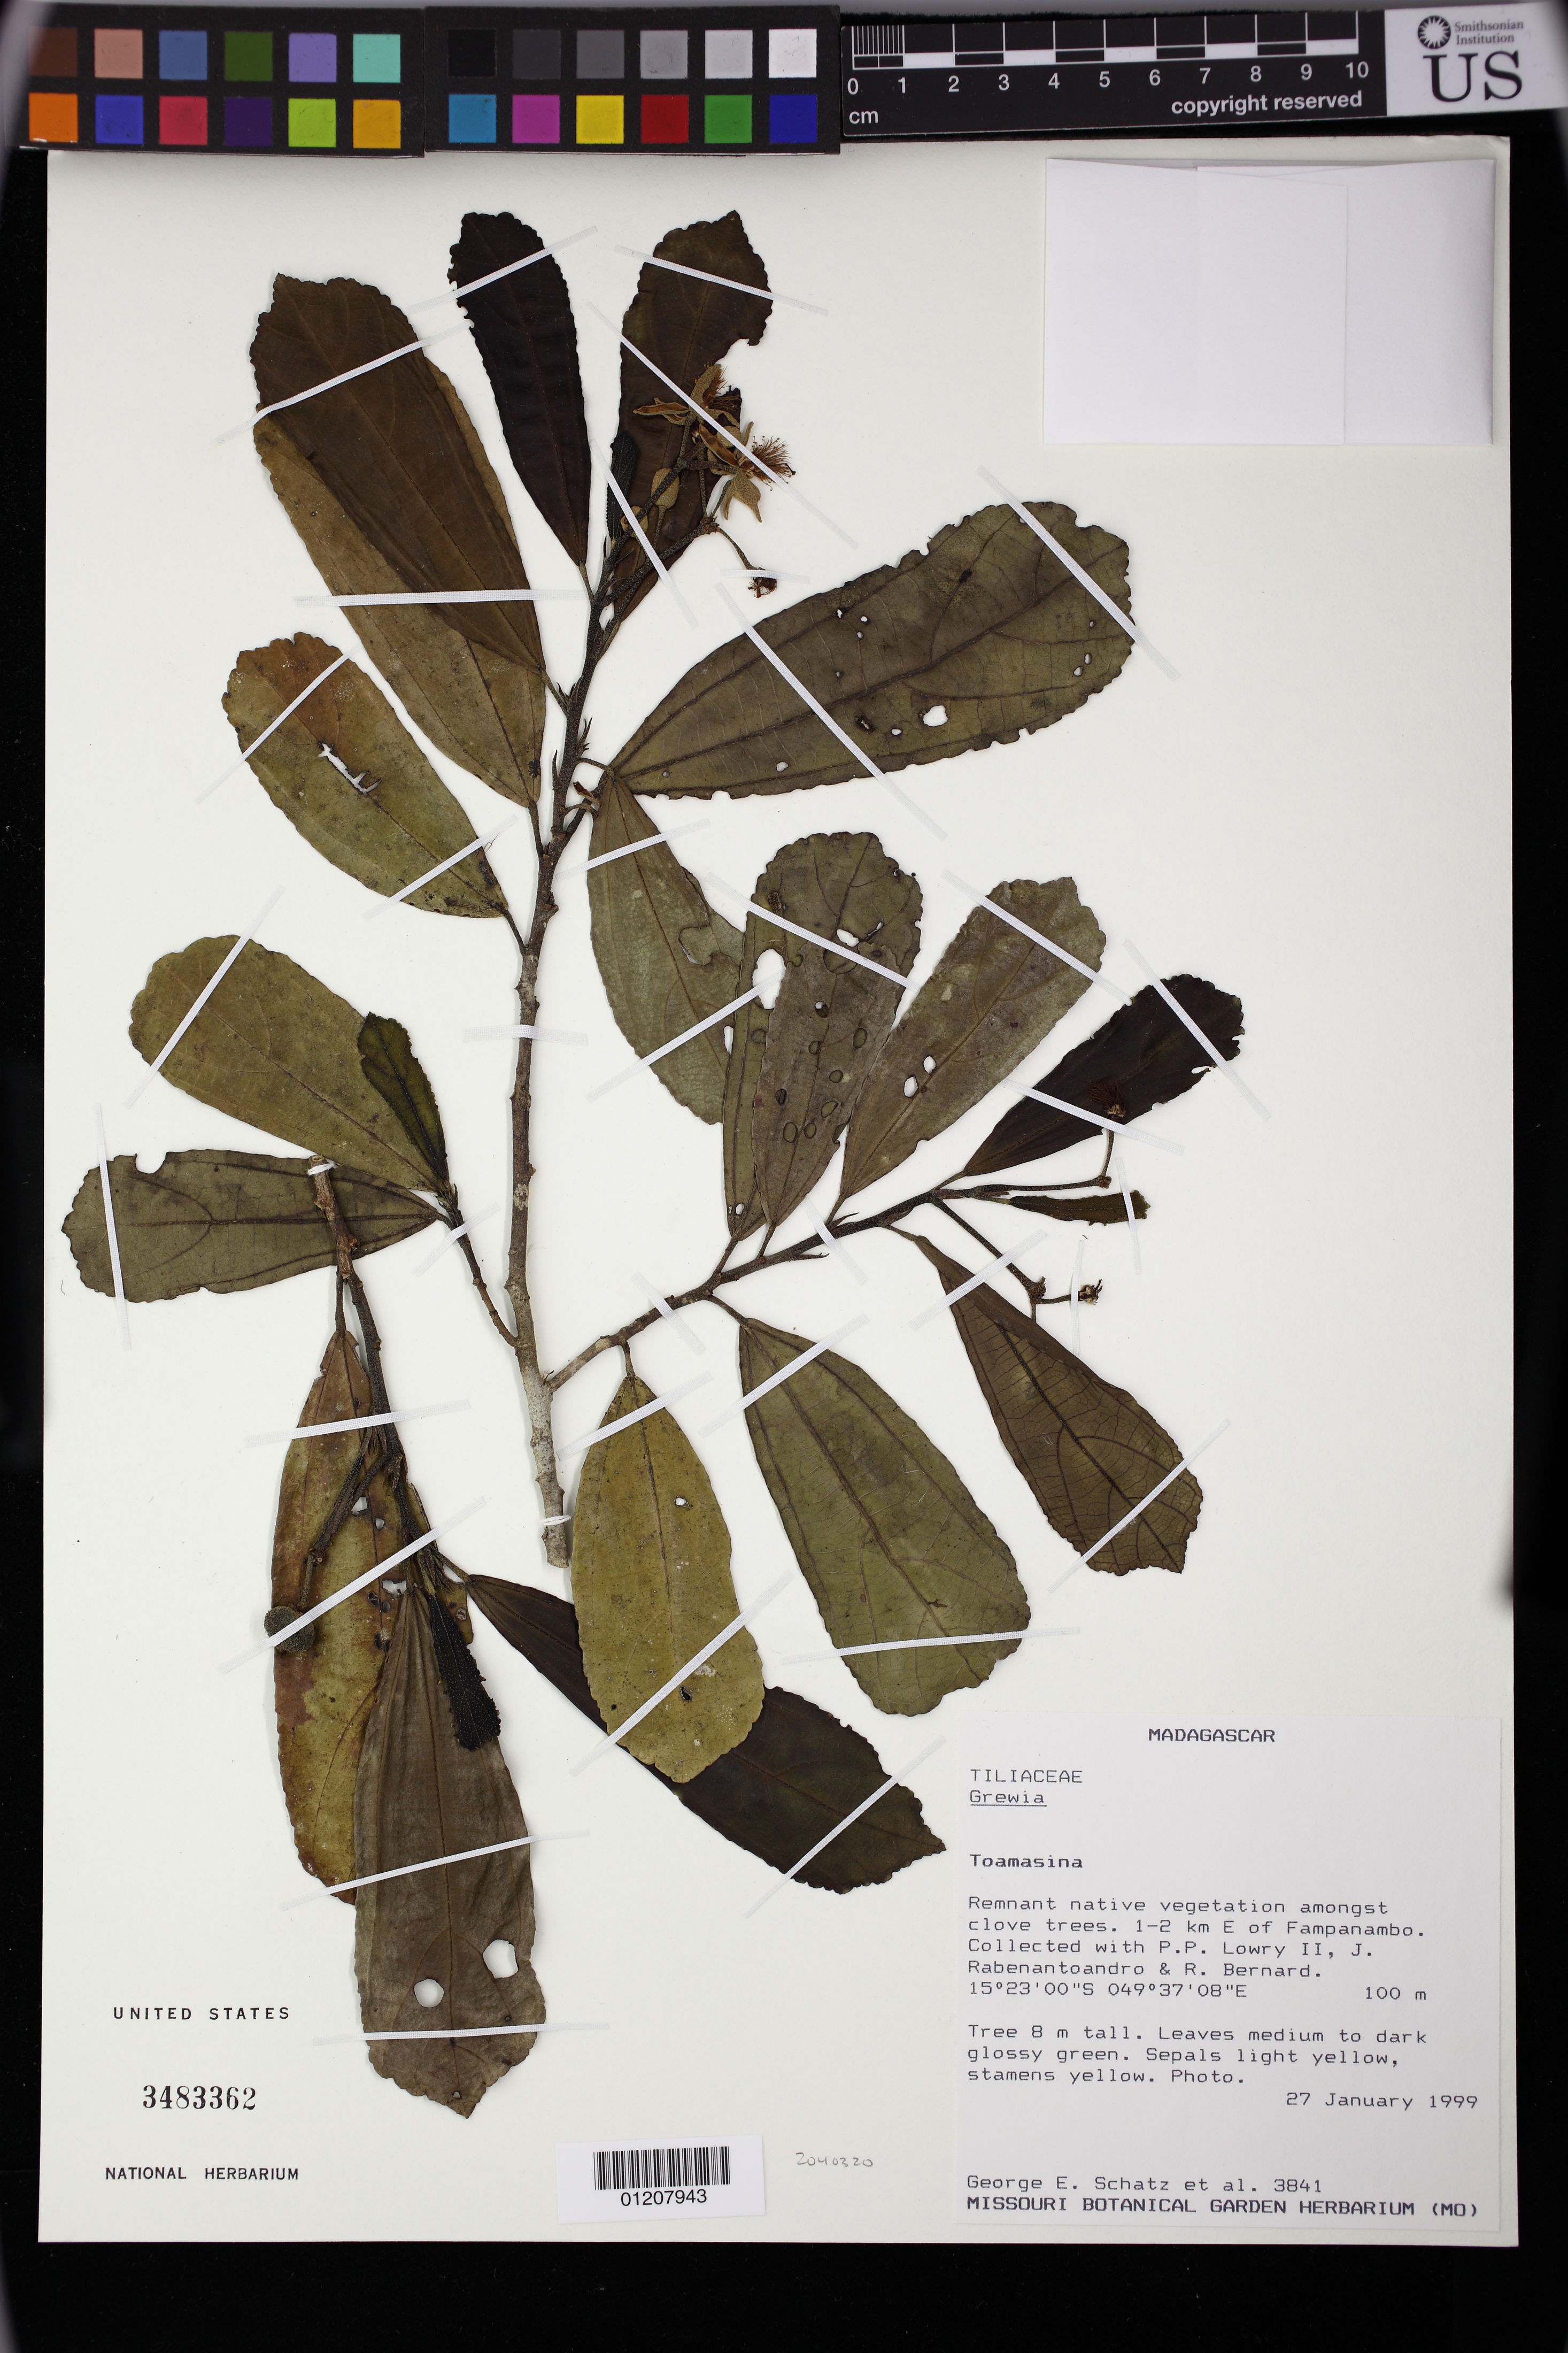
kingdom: Plantae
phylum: Tracheophyta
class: Magnoliopsida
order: Malvales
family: Malvaceae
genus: Grewia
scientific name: Grewia sp.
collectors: G. Schatz, P. P. Lowry, J. Rabenantoandro & R. Bernard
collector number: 3841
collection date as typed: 27 Jan 1999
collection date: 1999-01-27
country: Madagascar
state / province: Analanjirofo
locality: Toamasina. Remnant native vegetation amongst clove trees. 1-2 km E of Fampanambo.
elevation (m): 100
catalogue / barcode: US 3483362